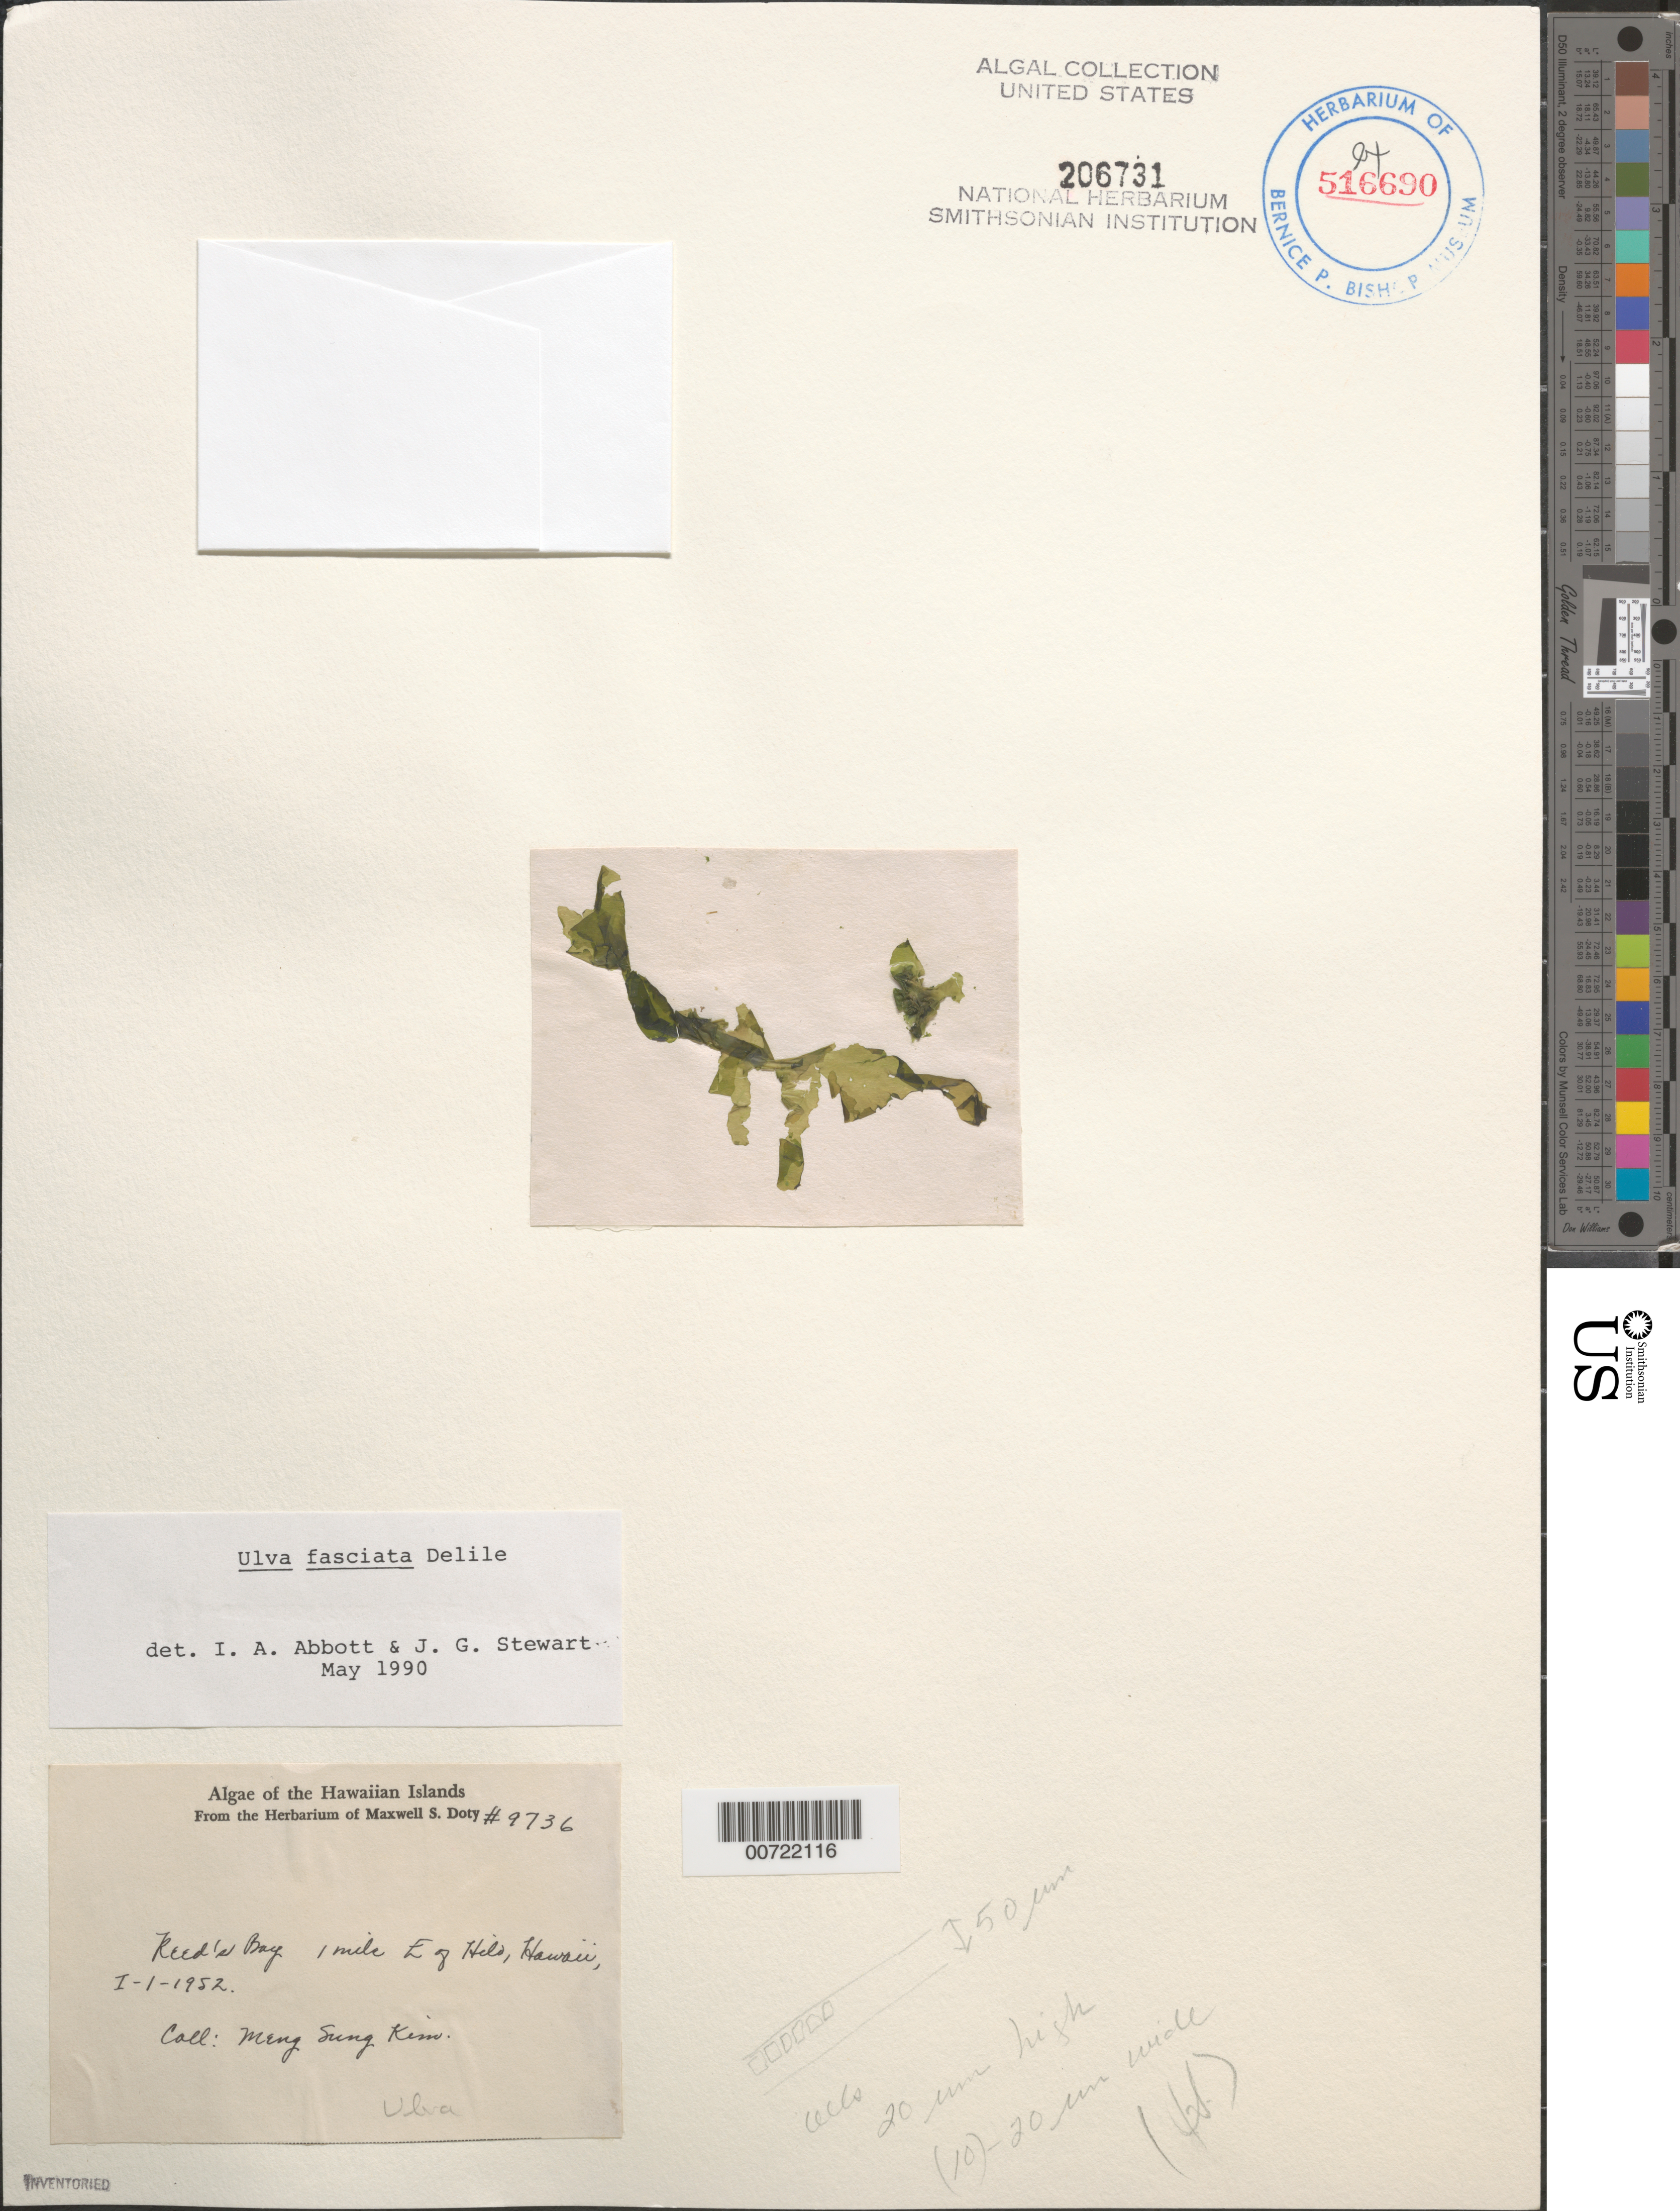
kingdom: Plantae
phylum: Chlorophyta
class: Ulvophyceae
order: Ulvales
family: Ulvaceae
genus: Ulva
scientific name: Ulva lactuca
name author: L.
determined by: Algae name updating Project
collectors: M. S. Kim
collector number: MSD 9736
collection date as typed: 01 Jan 1952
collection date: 1952-01-01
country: United States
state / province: Hawaii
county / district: Hawaii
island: Hawaii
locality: Reed's Bay 1 mile east of Hilo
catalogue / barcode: US 206731